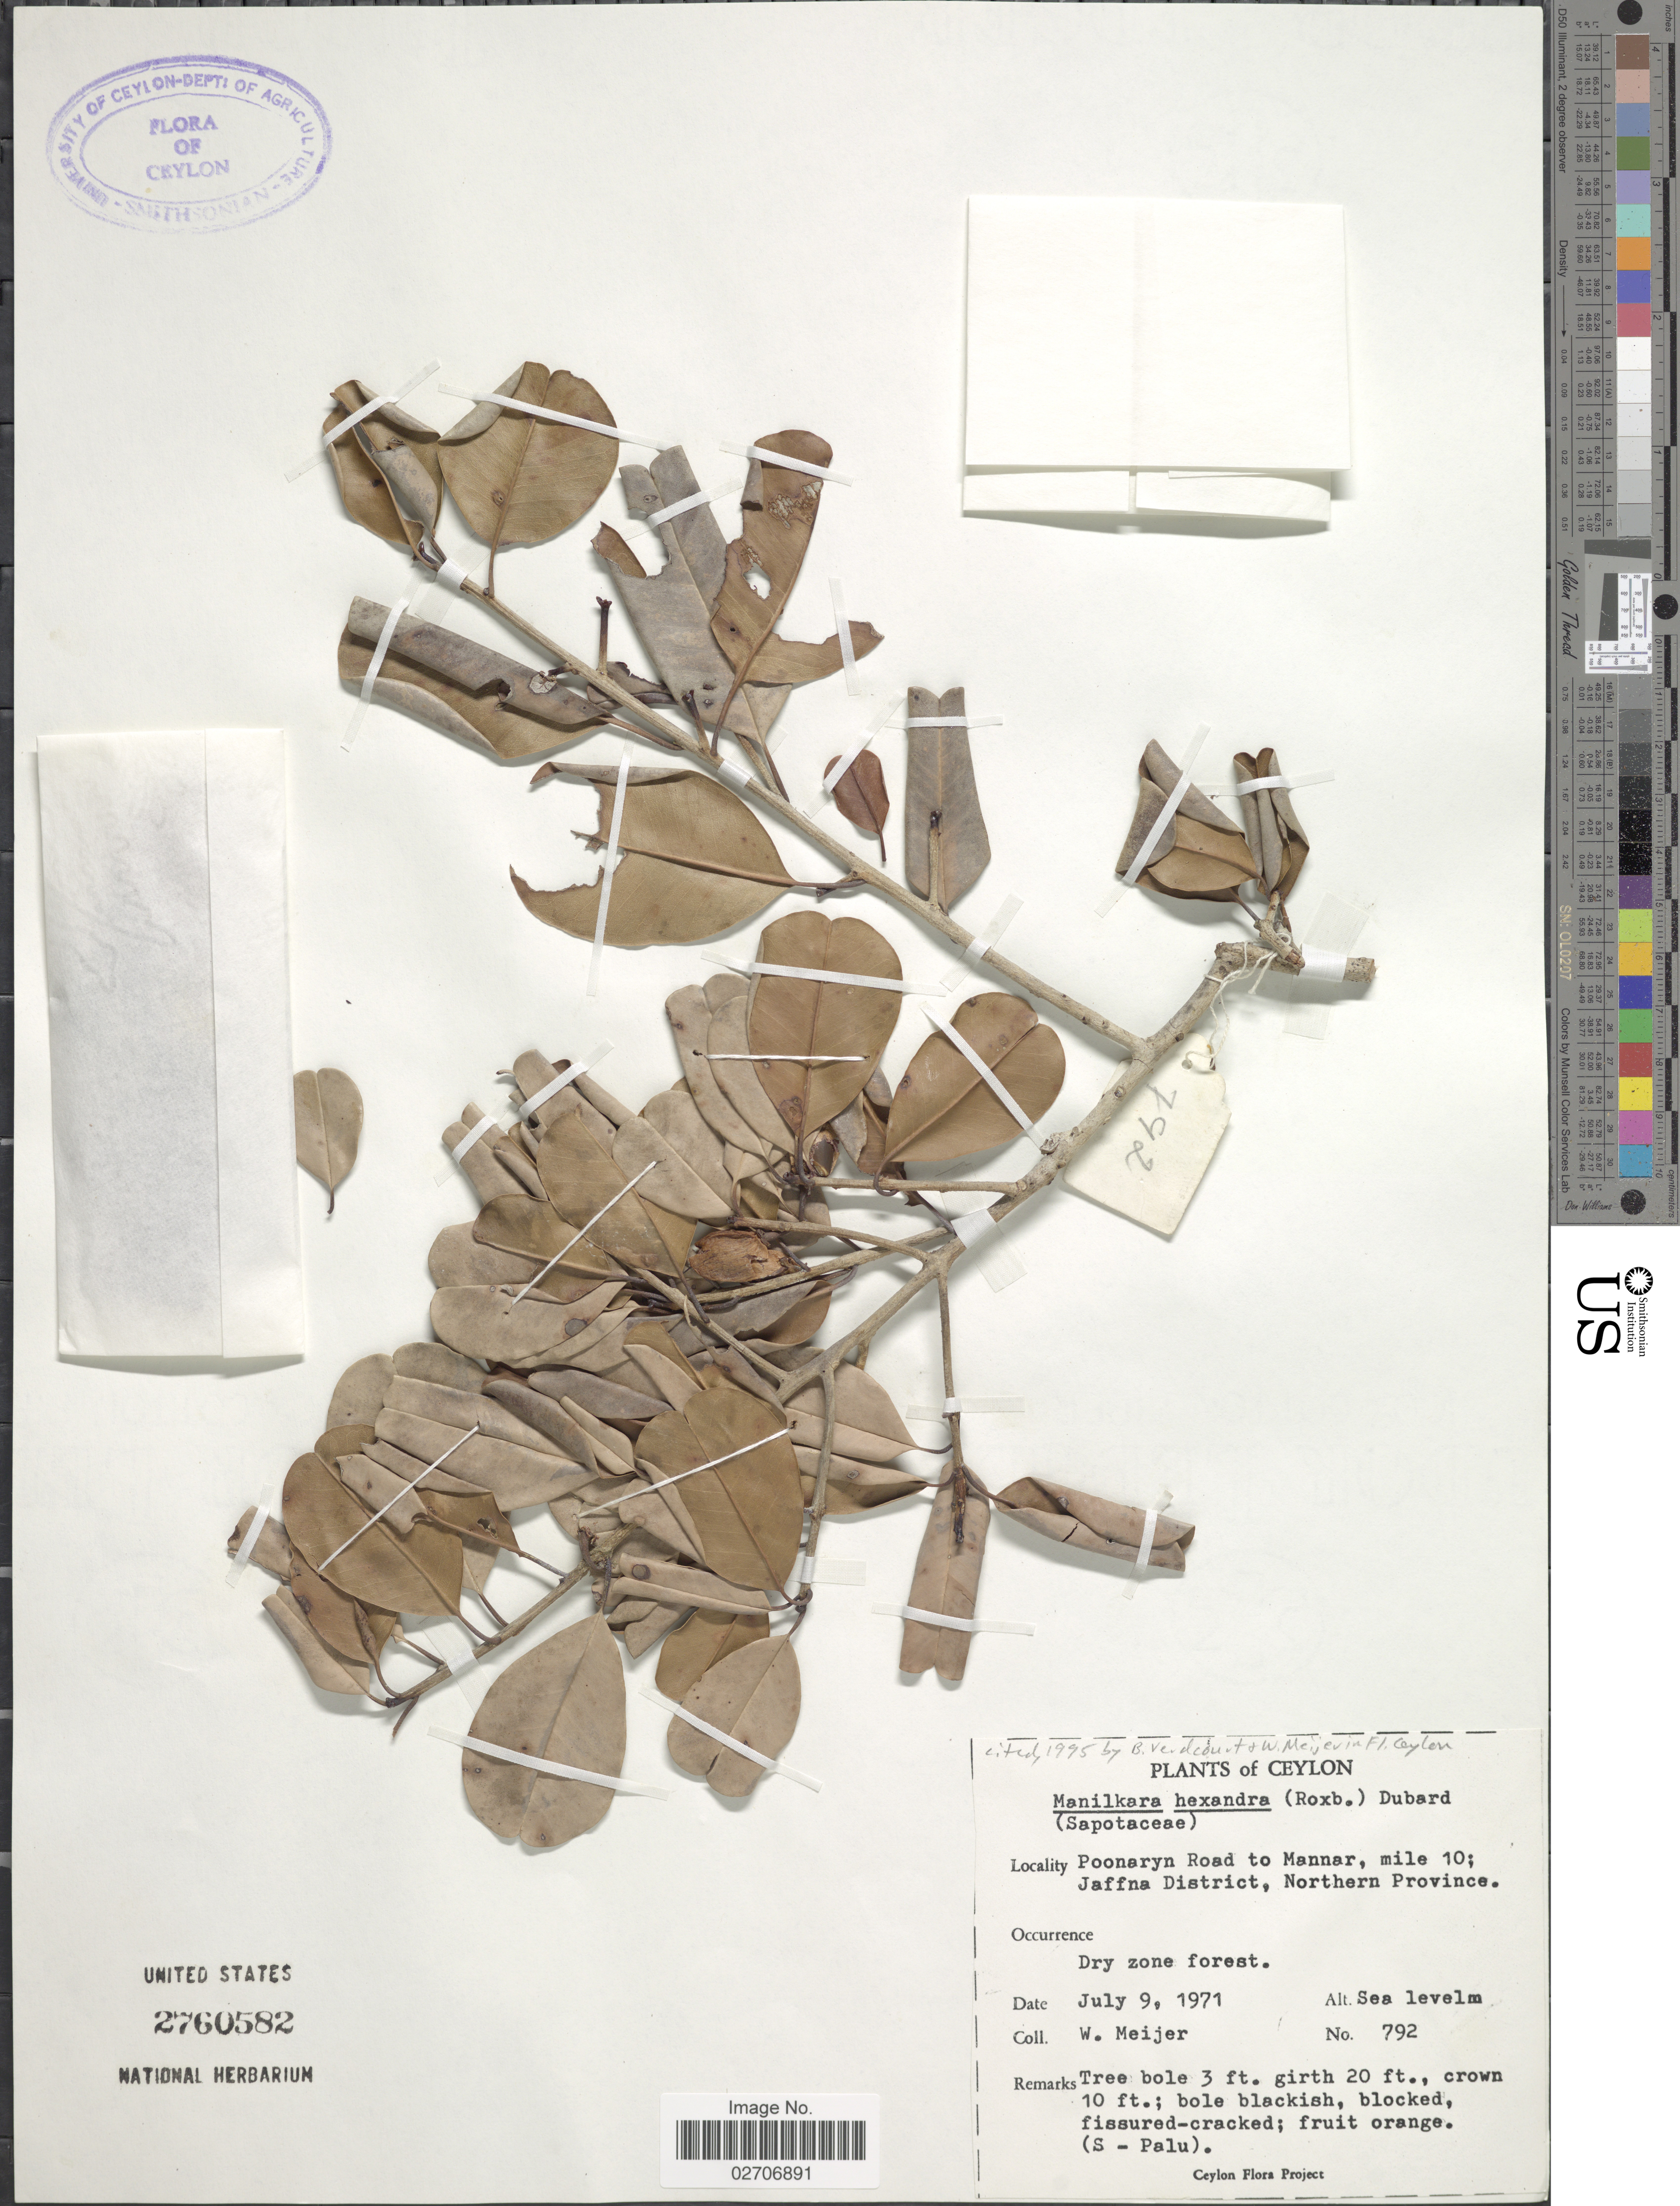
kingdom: Plantae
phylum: Tracheophyta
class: Magnoliopsida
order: Ericales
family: Sapotaceae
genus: Manilkara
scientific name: Manilkara hexandra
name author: (Roxb.) Dubard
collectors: W. Meijer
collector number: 792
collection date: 1971-07-09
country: Sri Lanka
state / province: Northern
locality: Ceylon, Poonaryn Road to Manner, mile 10; Jaffna District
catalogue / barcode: US 2760582